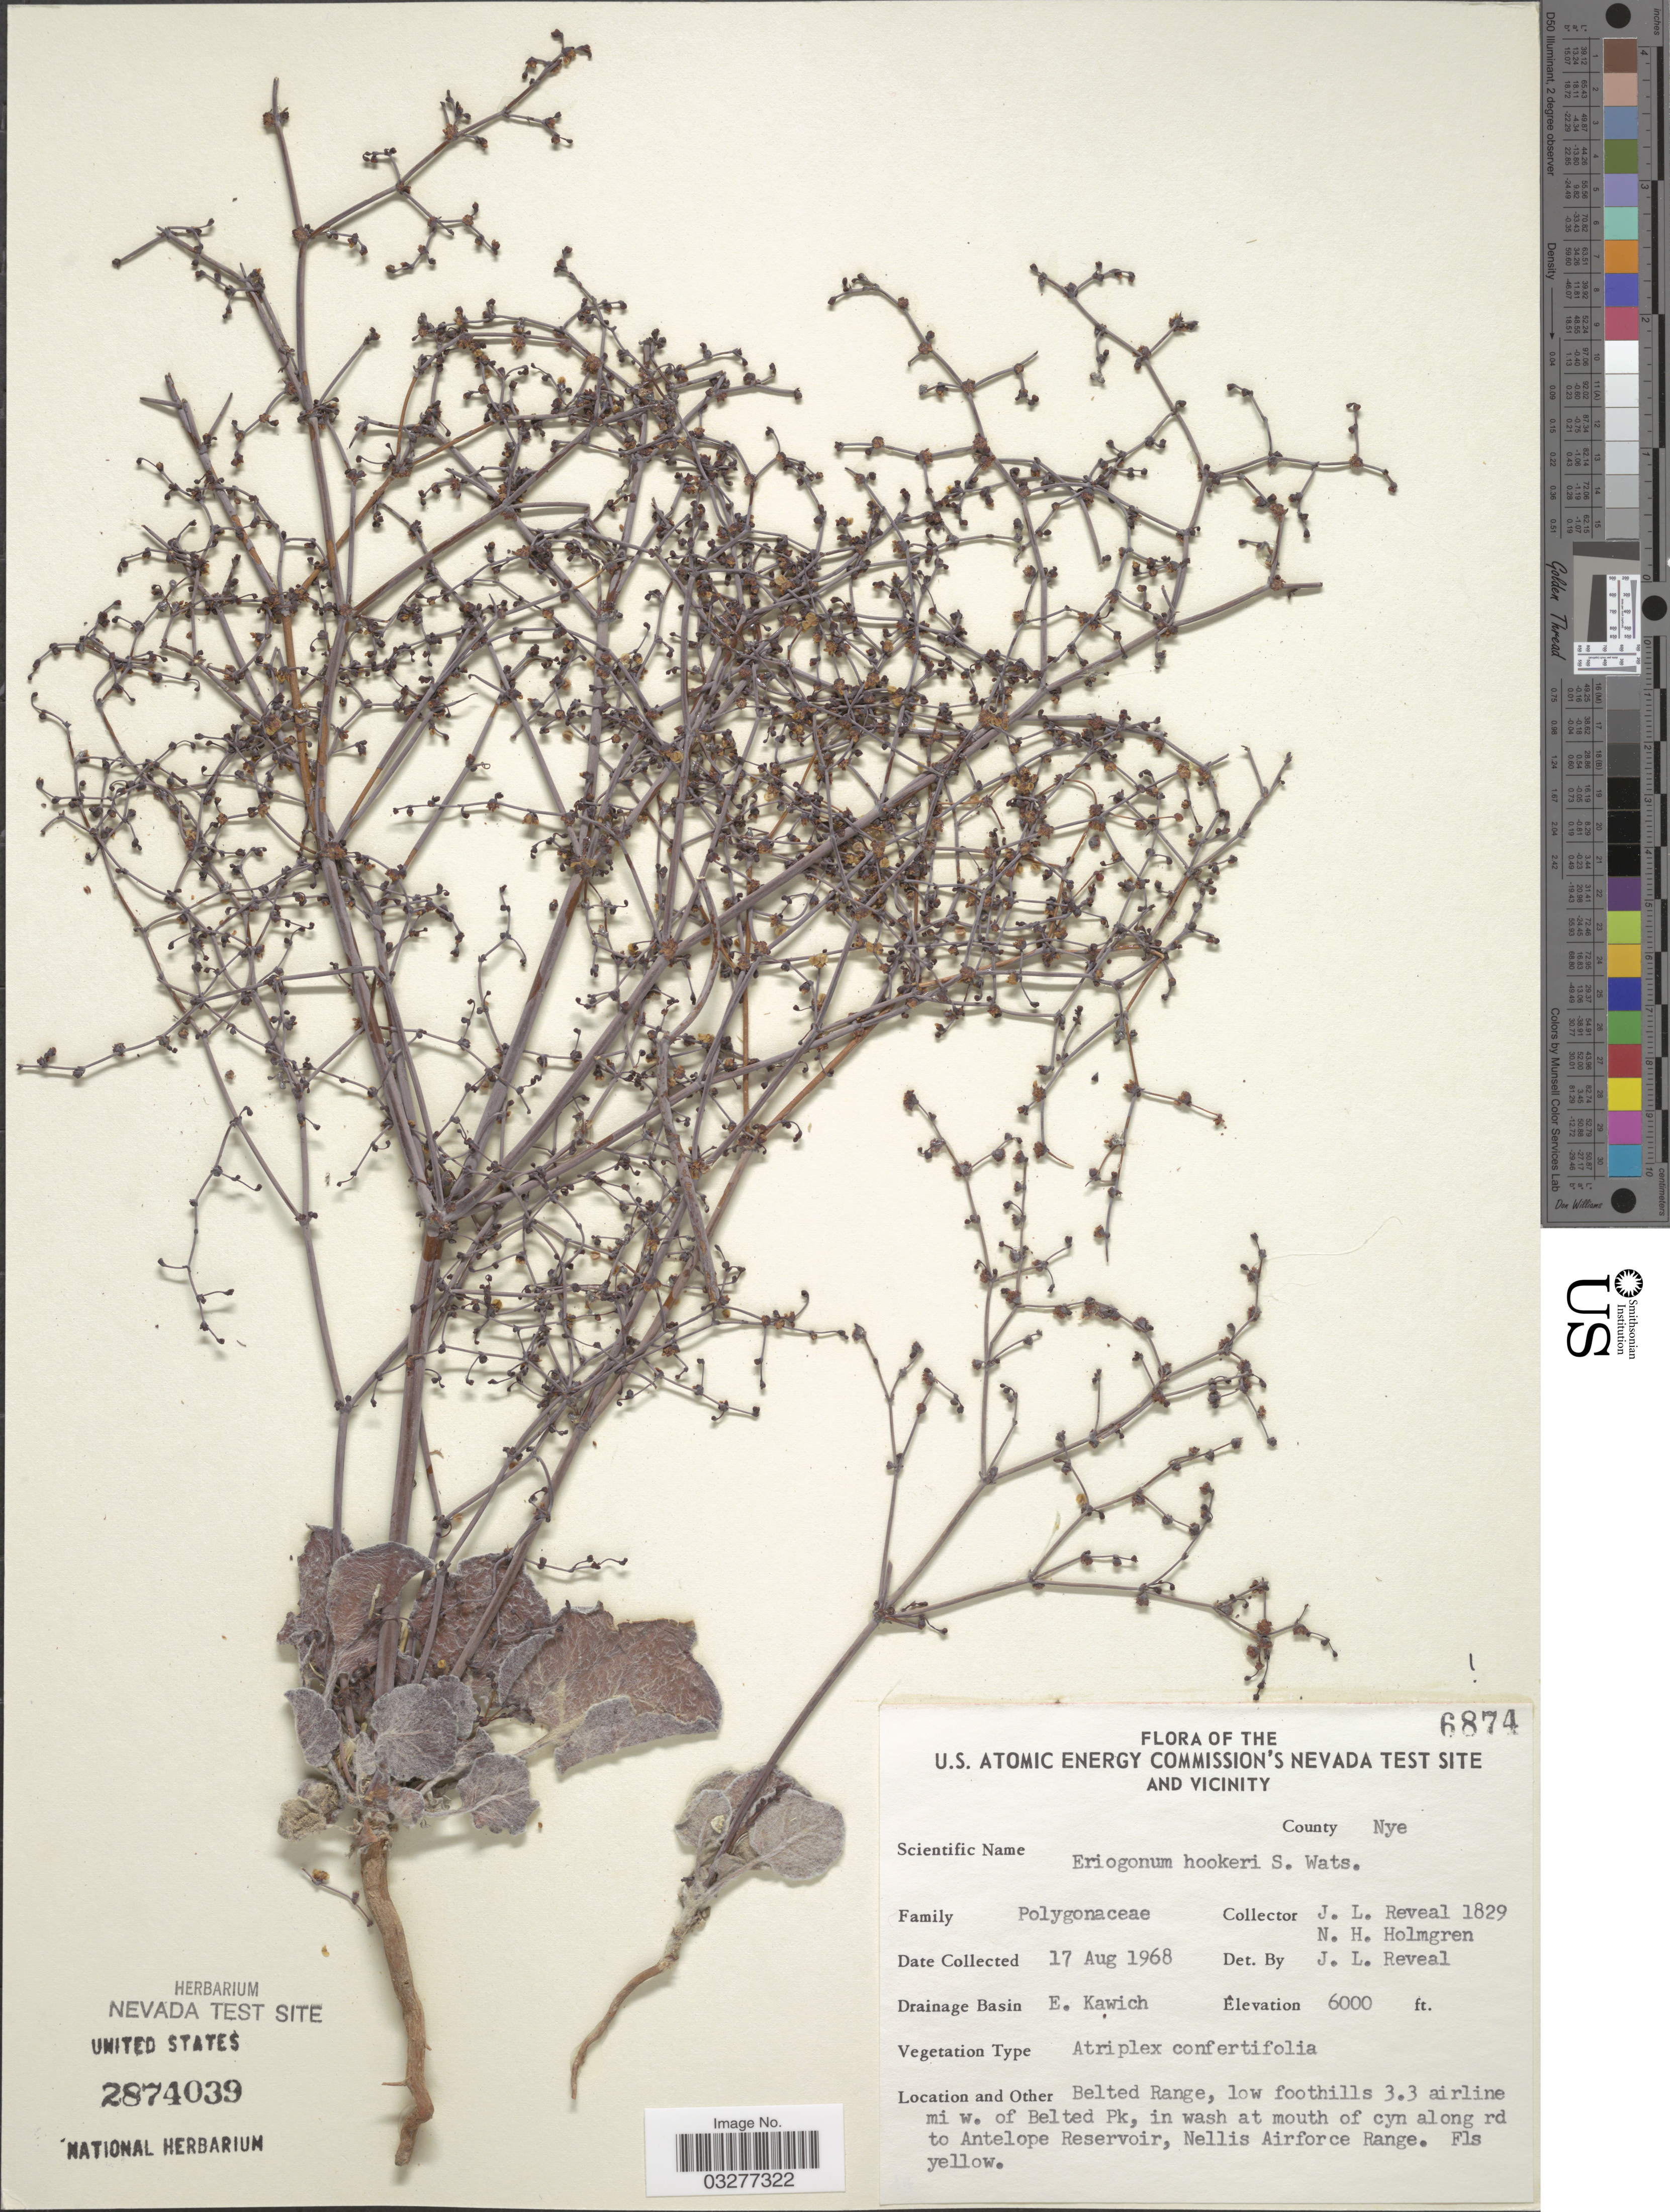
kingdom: Plantae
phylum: Tracheophyta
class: Magnoliopsida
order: Caryophyllales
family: Polygonaceae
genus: Eriogonum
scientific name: Eriogonum hookeri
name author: S. Watson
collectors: J. L. Reveal & N. H. Holmgren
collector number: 1829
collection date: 1968-08-17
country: United States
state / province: Nevada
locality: U. S. Atomic Energy Commission's Nevada Test Site and Vicinity. County Nye. Drainage Basin E. Kawich. Belted Range, low foothills 3.3 airline mi w. of Belted Pk, in wash at mouth of cyn along rd to Antelope Reservoir, Nellis Airforce Range.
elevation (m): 1829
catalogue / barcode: US 2874039